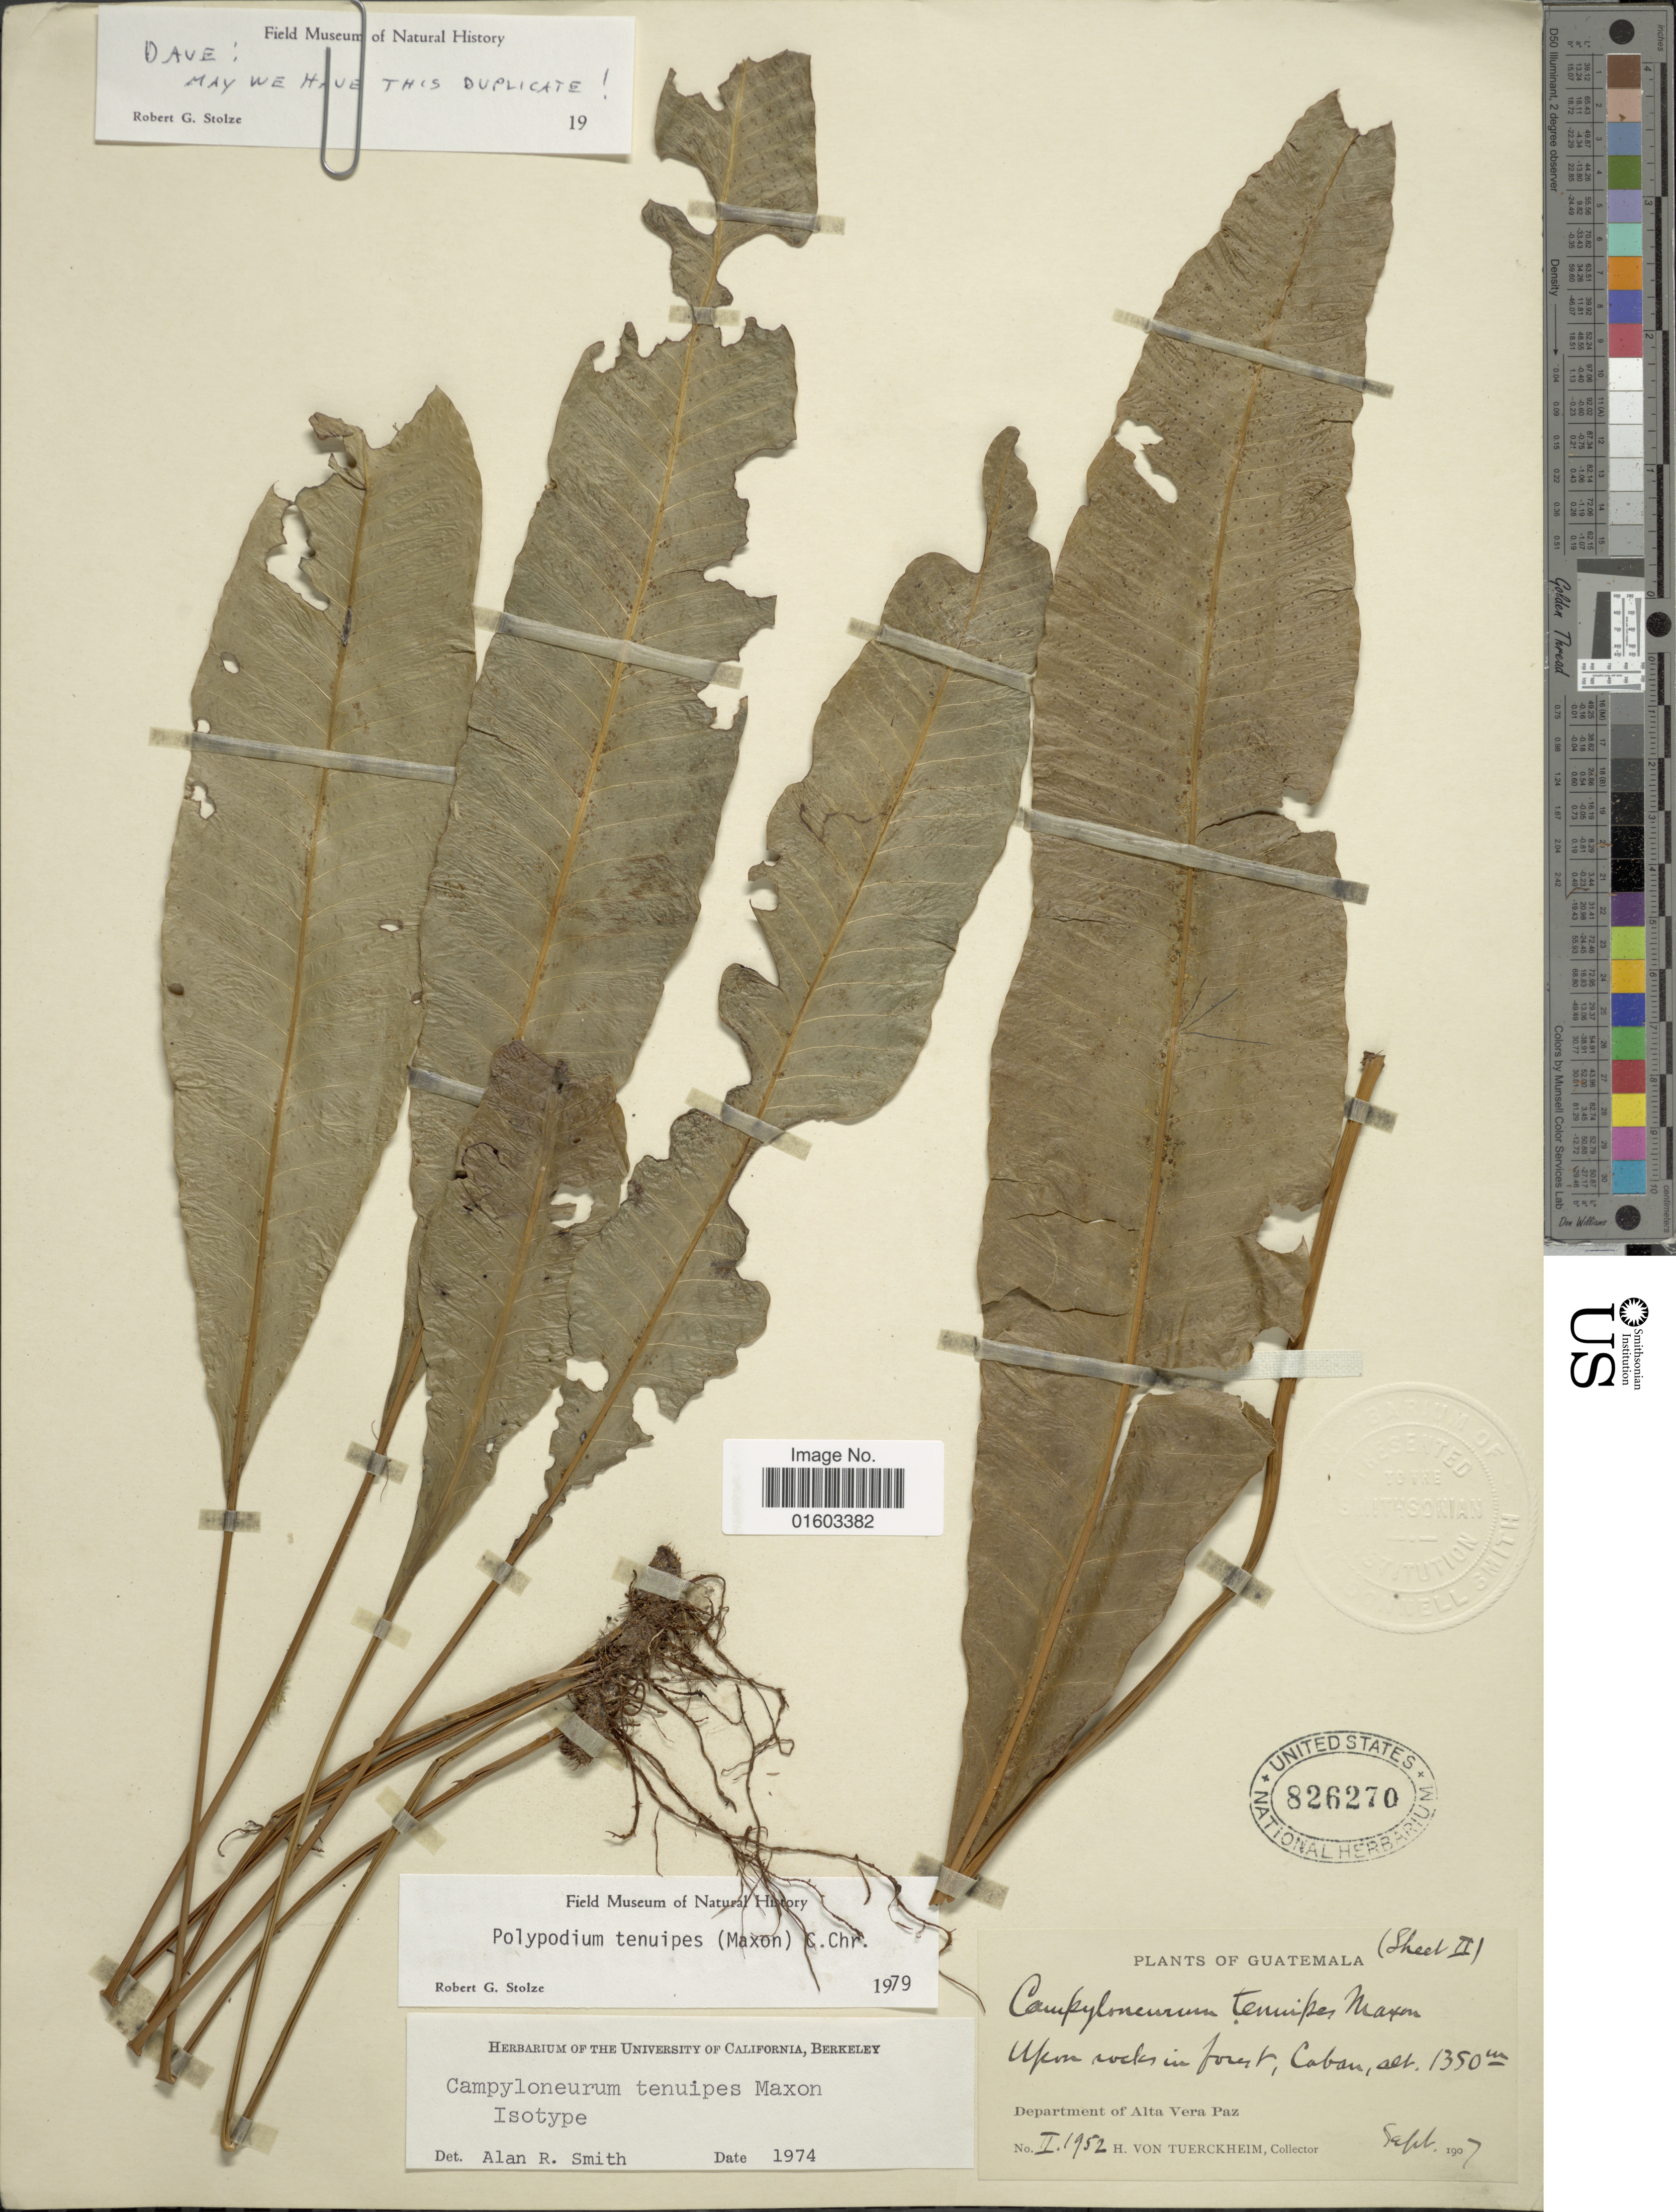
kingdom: Plantae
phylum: Tracheophyta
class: Polypodiopsida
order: Polypodiales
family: Polypodiaceae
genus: Campyloneurum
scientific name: Campyloneurum tenuipes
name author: Maxon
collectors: H. von Türckheim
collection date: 1907-09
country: Guatemala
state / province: Alta Verapaz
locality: Department of Alta Vera Paz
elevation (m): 1350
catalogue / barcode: US 826270